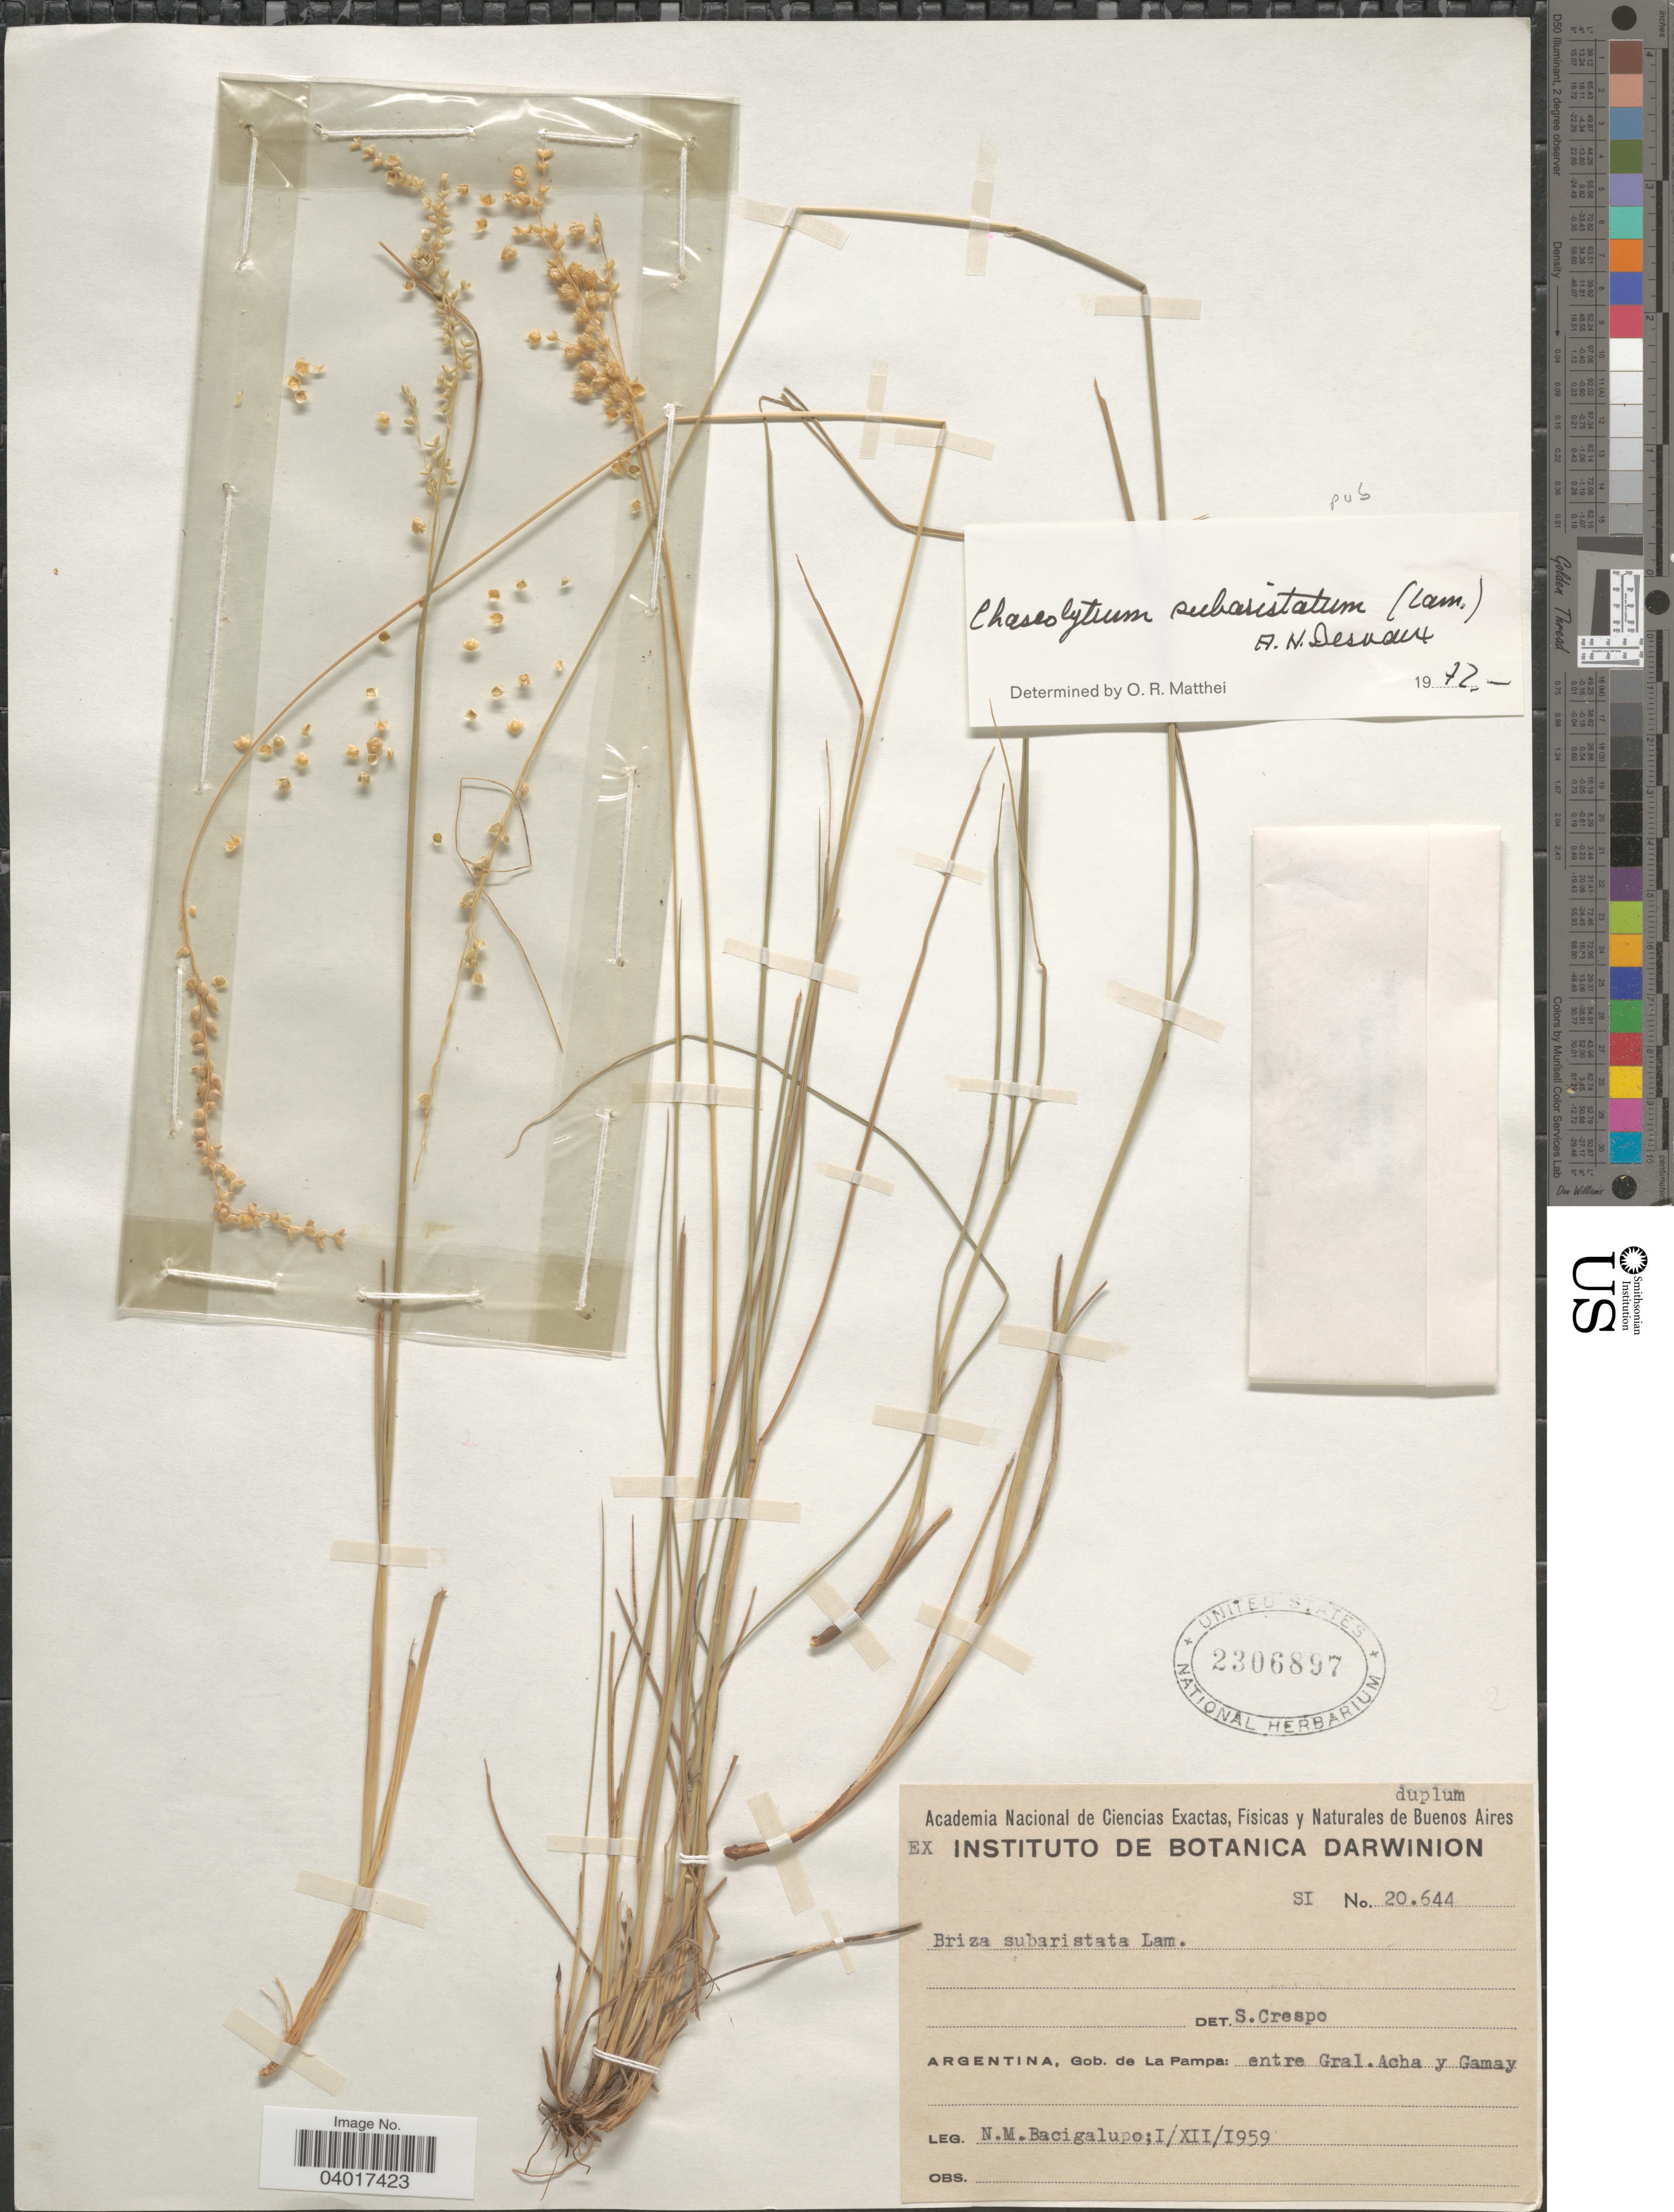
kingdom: Plantae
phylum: Tracheophyta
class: Liliopsida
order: Poales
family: Poaceae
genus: Chascolytrum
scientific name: Chascolytrum subaristatum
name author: (Lam.) Desv.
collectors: N. M. Bacigalupo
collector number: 20644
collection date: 1959-12-01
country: Argentina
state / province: La Pampa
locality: Gob. de La Pampa: entre Gral. Acha y Gamay.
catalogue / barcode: US 2306897